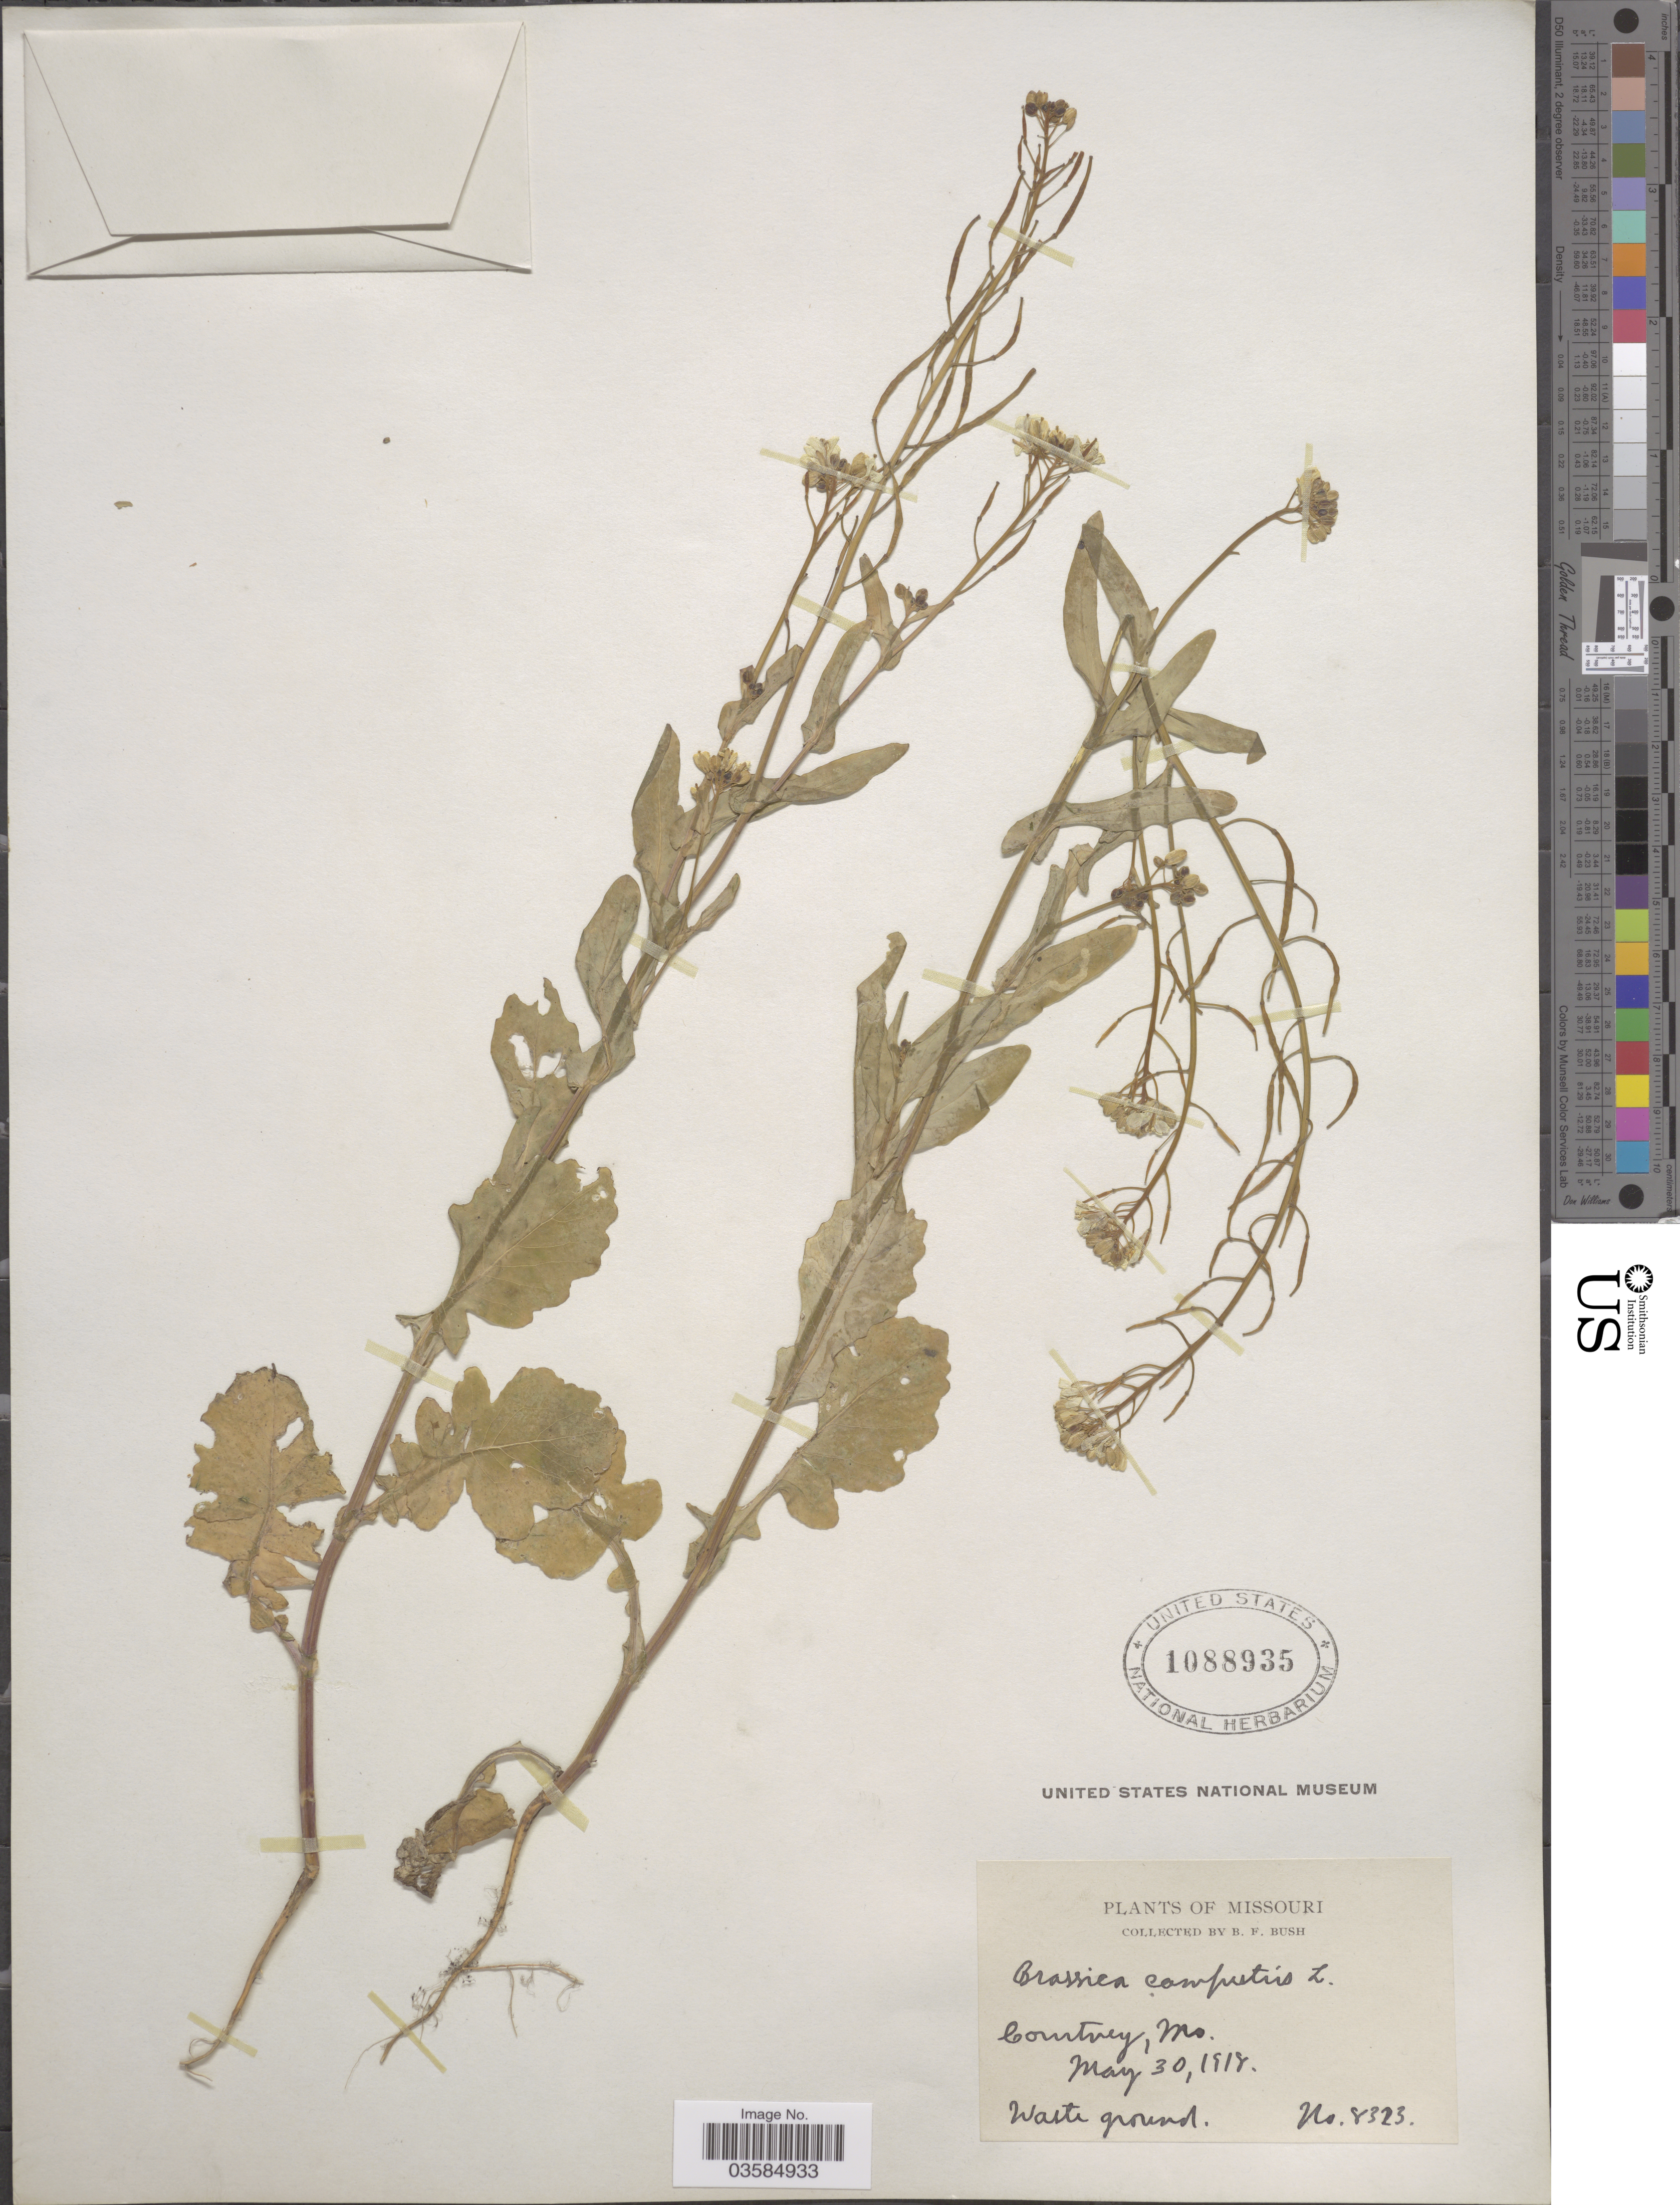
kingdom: Plantae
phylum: Tracheophyta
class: Magnoliopsida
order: Brassicales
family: Brassicaceae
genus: Brassica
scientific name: Brassica campestris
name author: L.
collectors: B. F. Bush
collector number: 8323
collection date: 1919-05-30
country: United States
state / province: Missouri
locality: Courtney.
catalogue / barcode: US 1088935